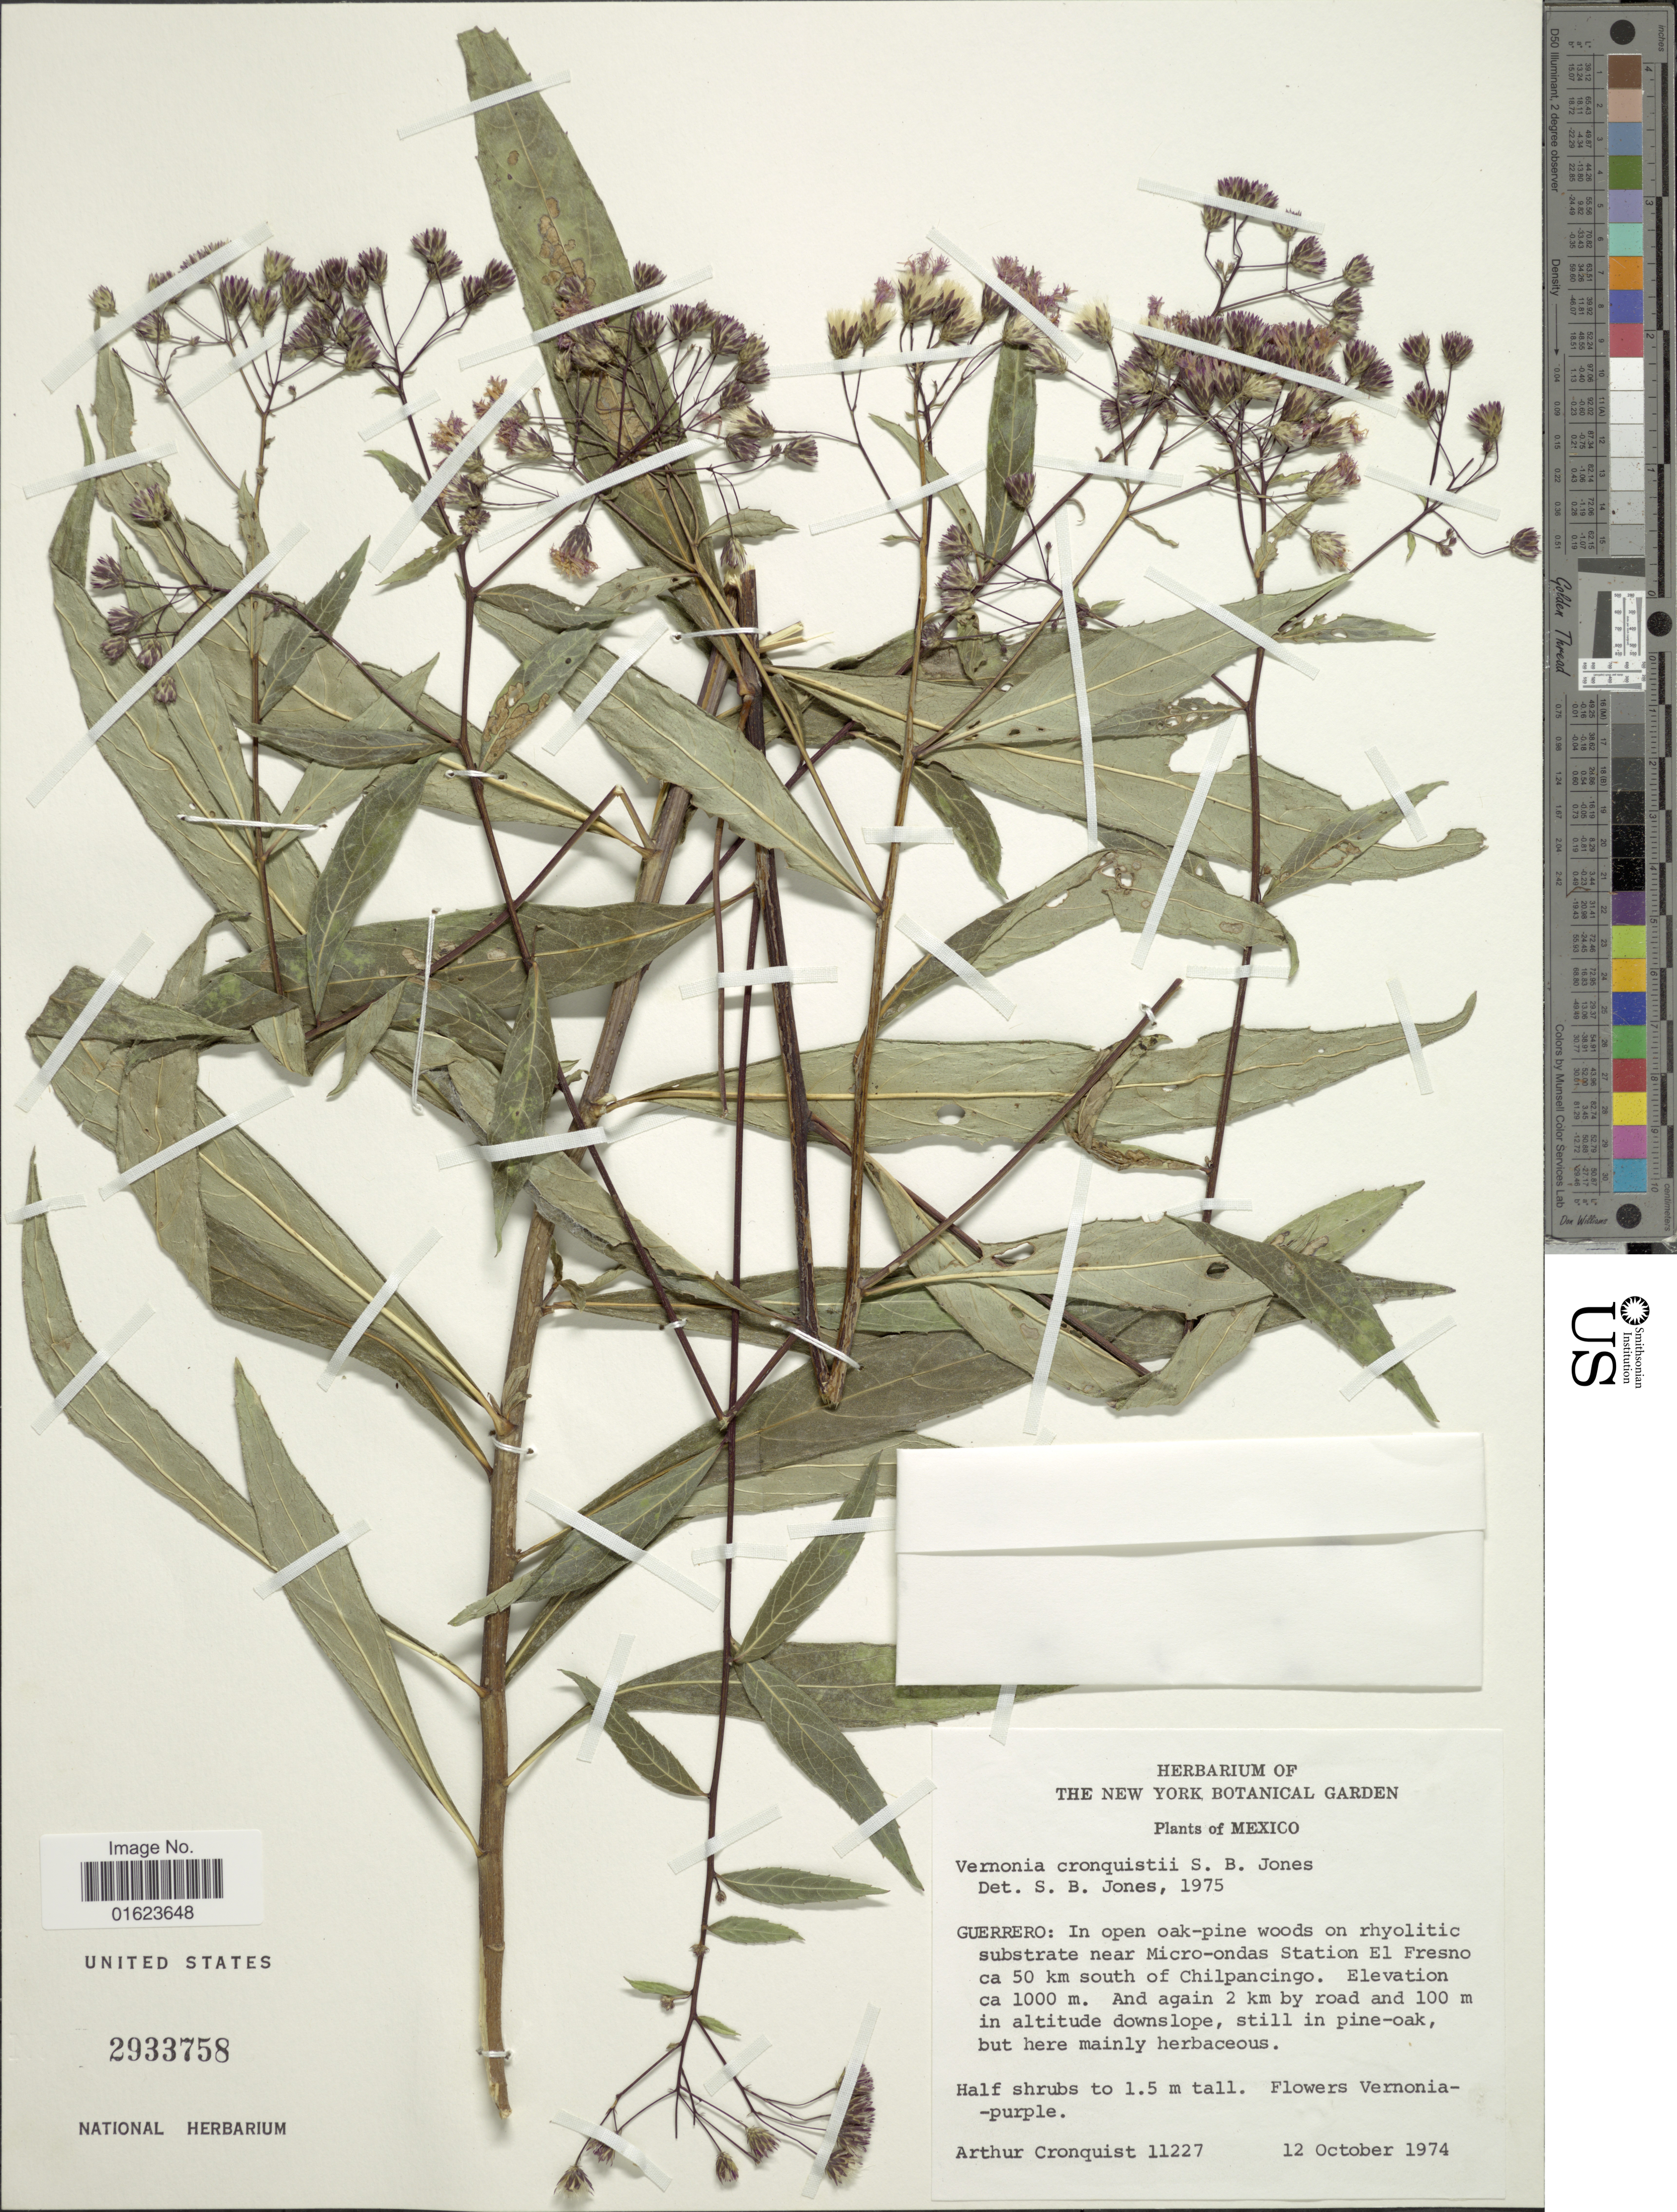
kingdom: Plantae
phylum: Tracheophyta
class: Magnoliopsida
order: Asterales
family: Asteraceae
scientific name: Vickianthus cronquistii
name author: (S.B. Jones) H. Rob.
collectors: A. J. Cronquist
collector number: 11227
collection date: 1974-10-12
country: Mexico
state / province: Guerrero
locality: Guerrero: near Micro-ondas Station El Fresno ca 50 km south of Chilpancingo. 2km by road.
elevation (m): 1000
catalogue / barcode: US 2933758